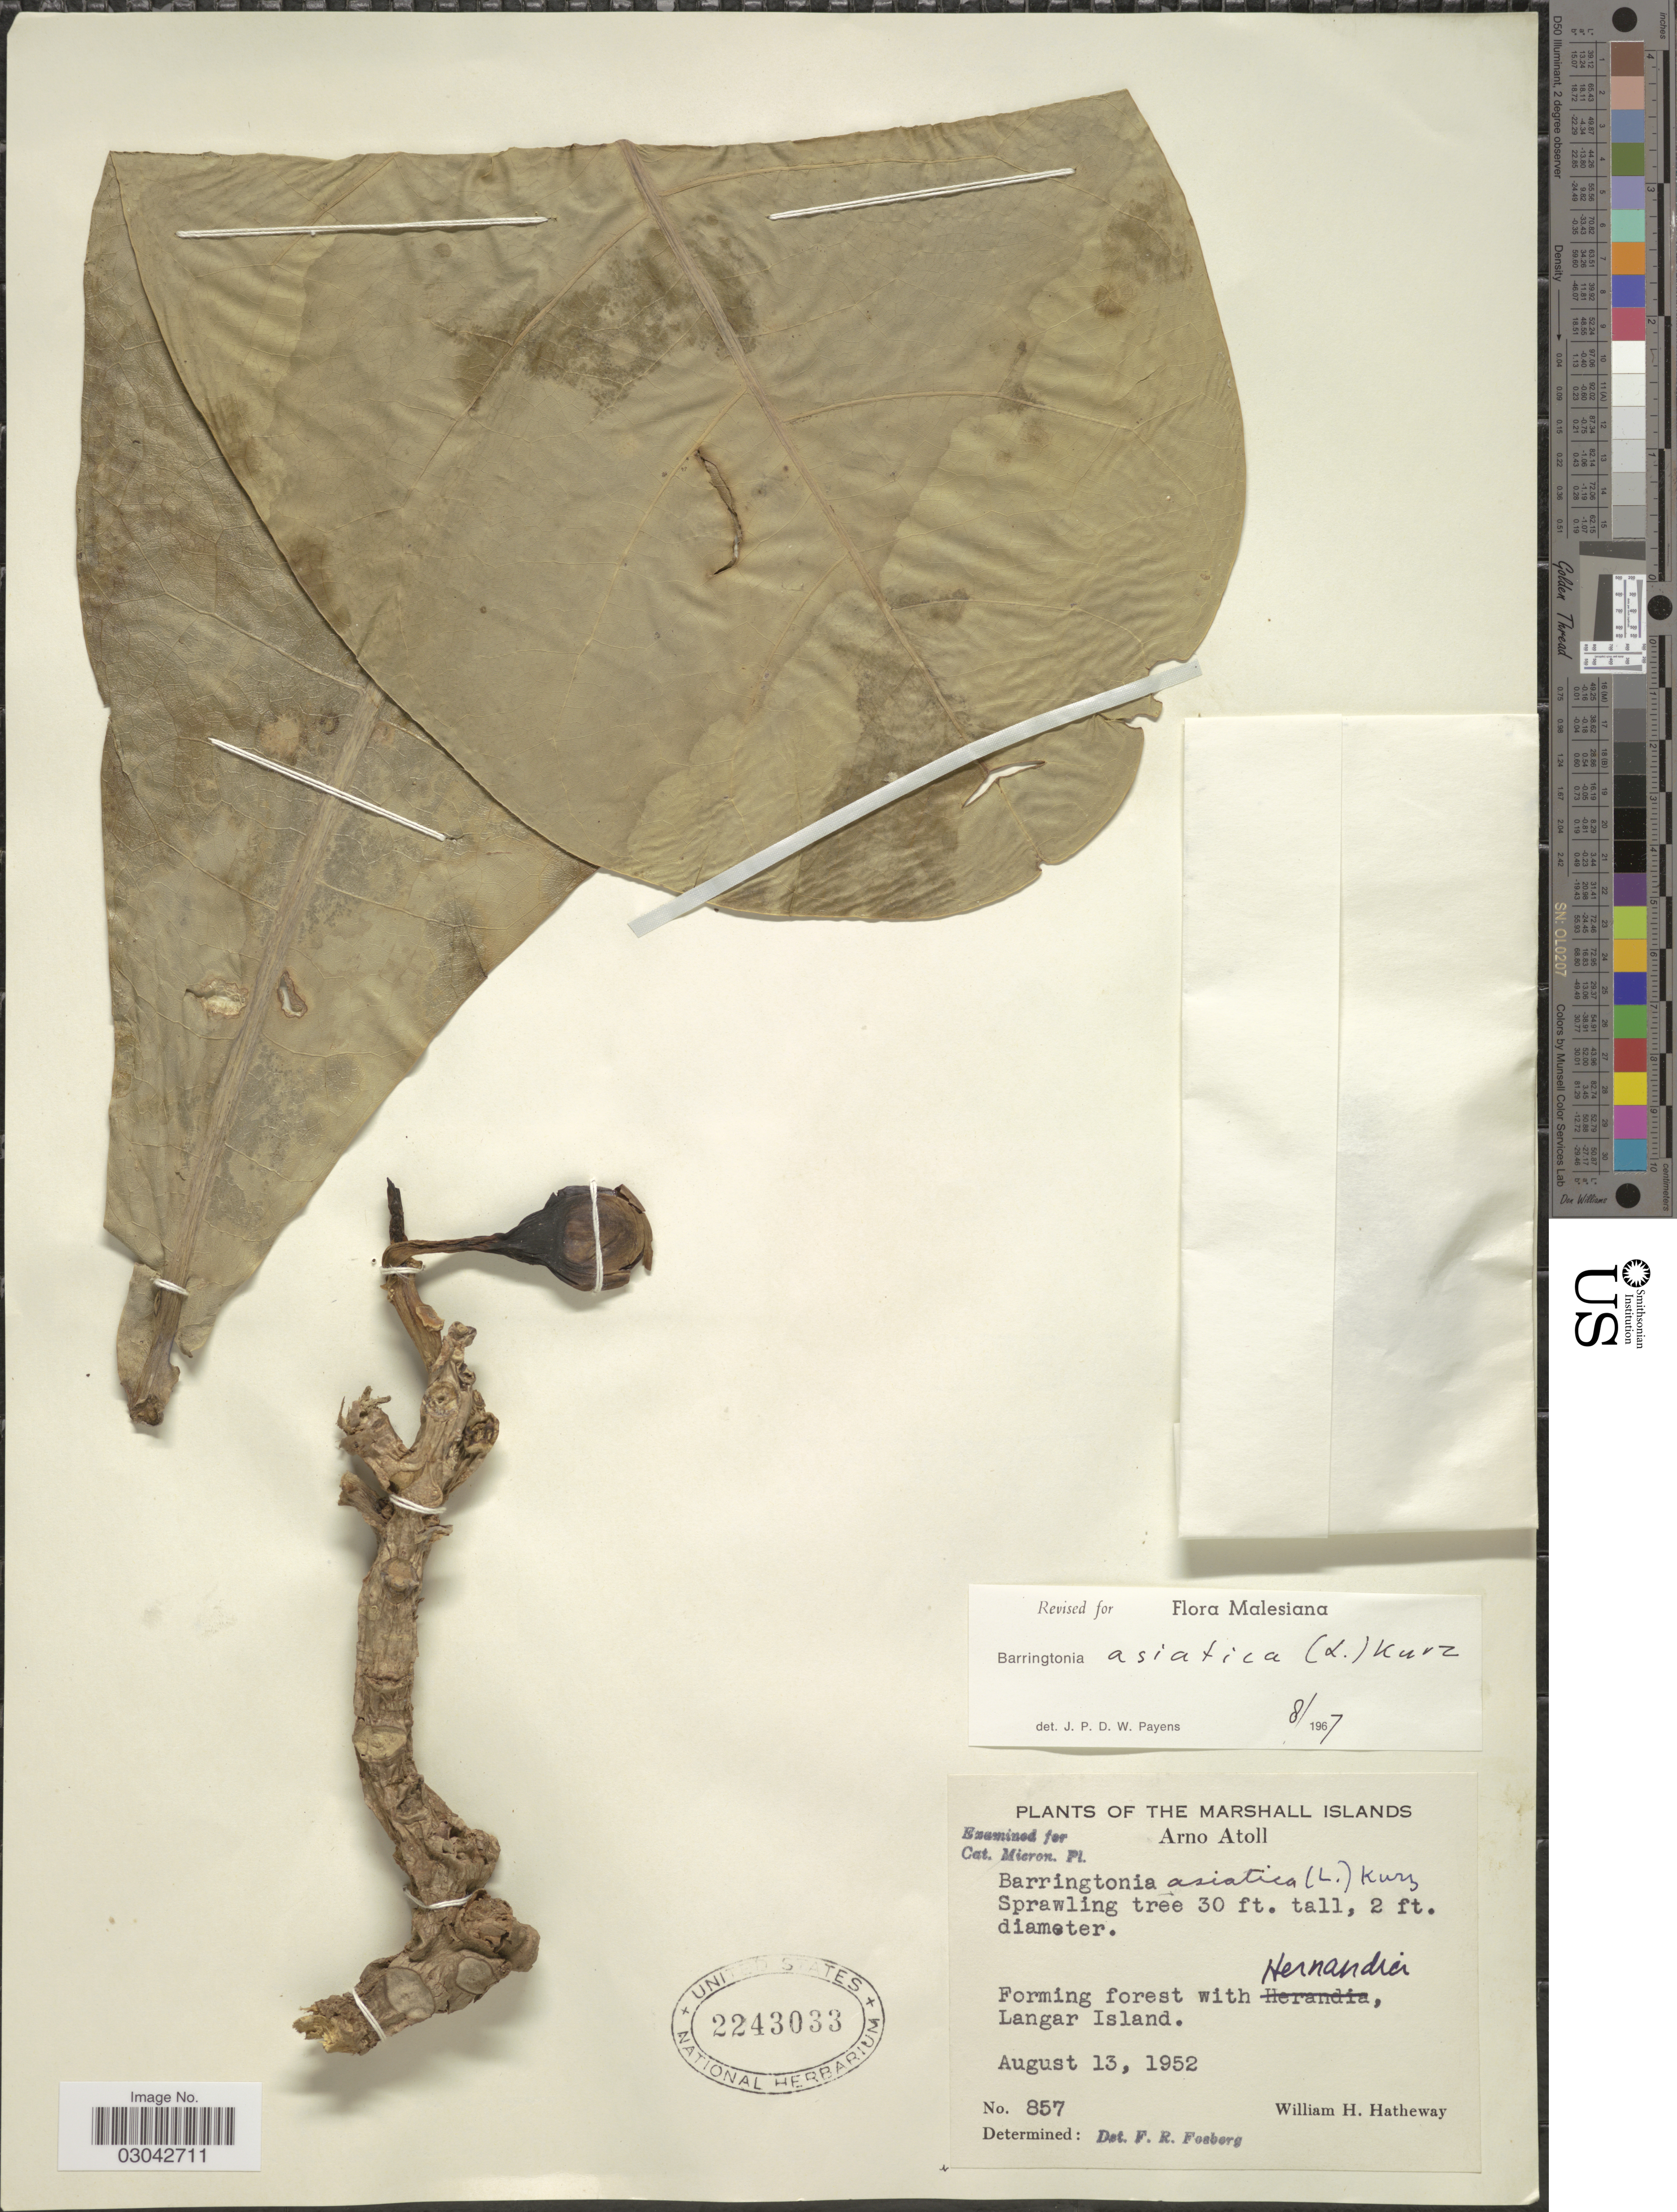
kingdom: Plantae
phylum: Tracheophyta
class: Magnoliopsida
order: Ericales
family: Lecythidaceae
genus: Barringtonia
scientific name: Barringtonia asiatica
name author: (L.) Kurz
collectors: W. H. Hatheway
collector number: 857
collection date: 1952-08-13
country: Marshall Islands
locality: Arno Atoll. Hernandia [unsure placement], Langar Island.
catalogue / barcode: US 2243033